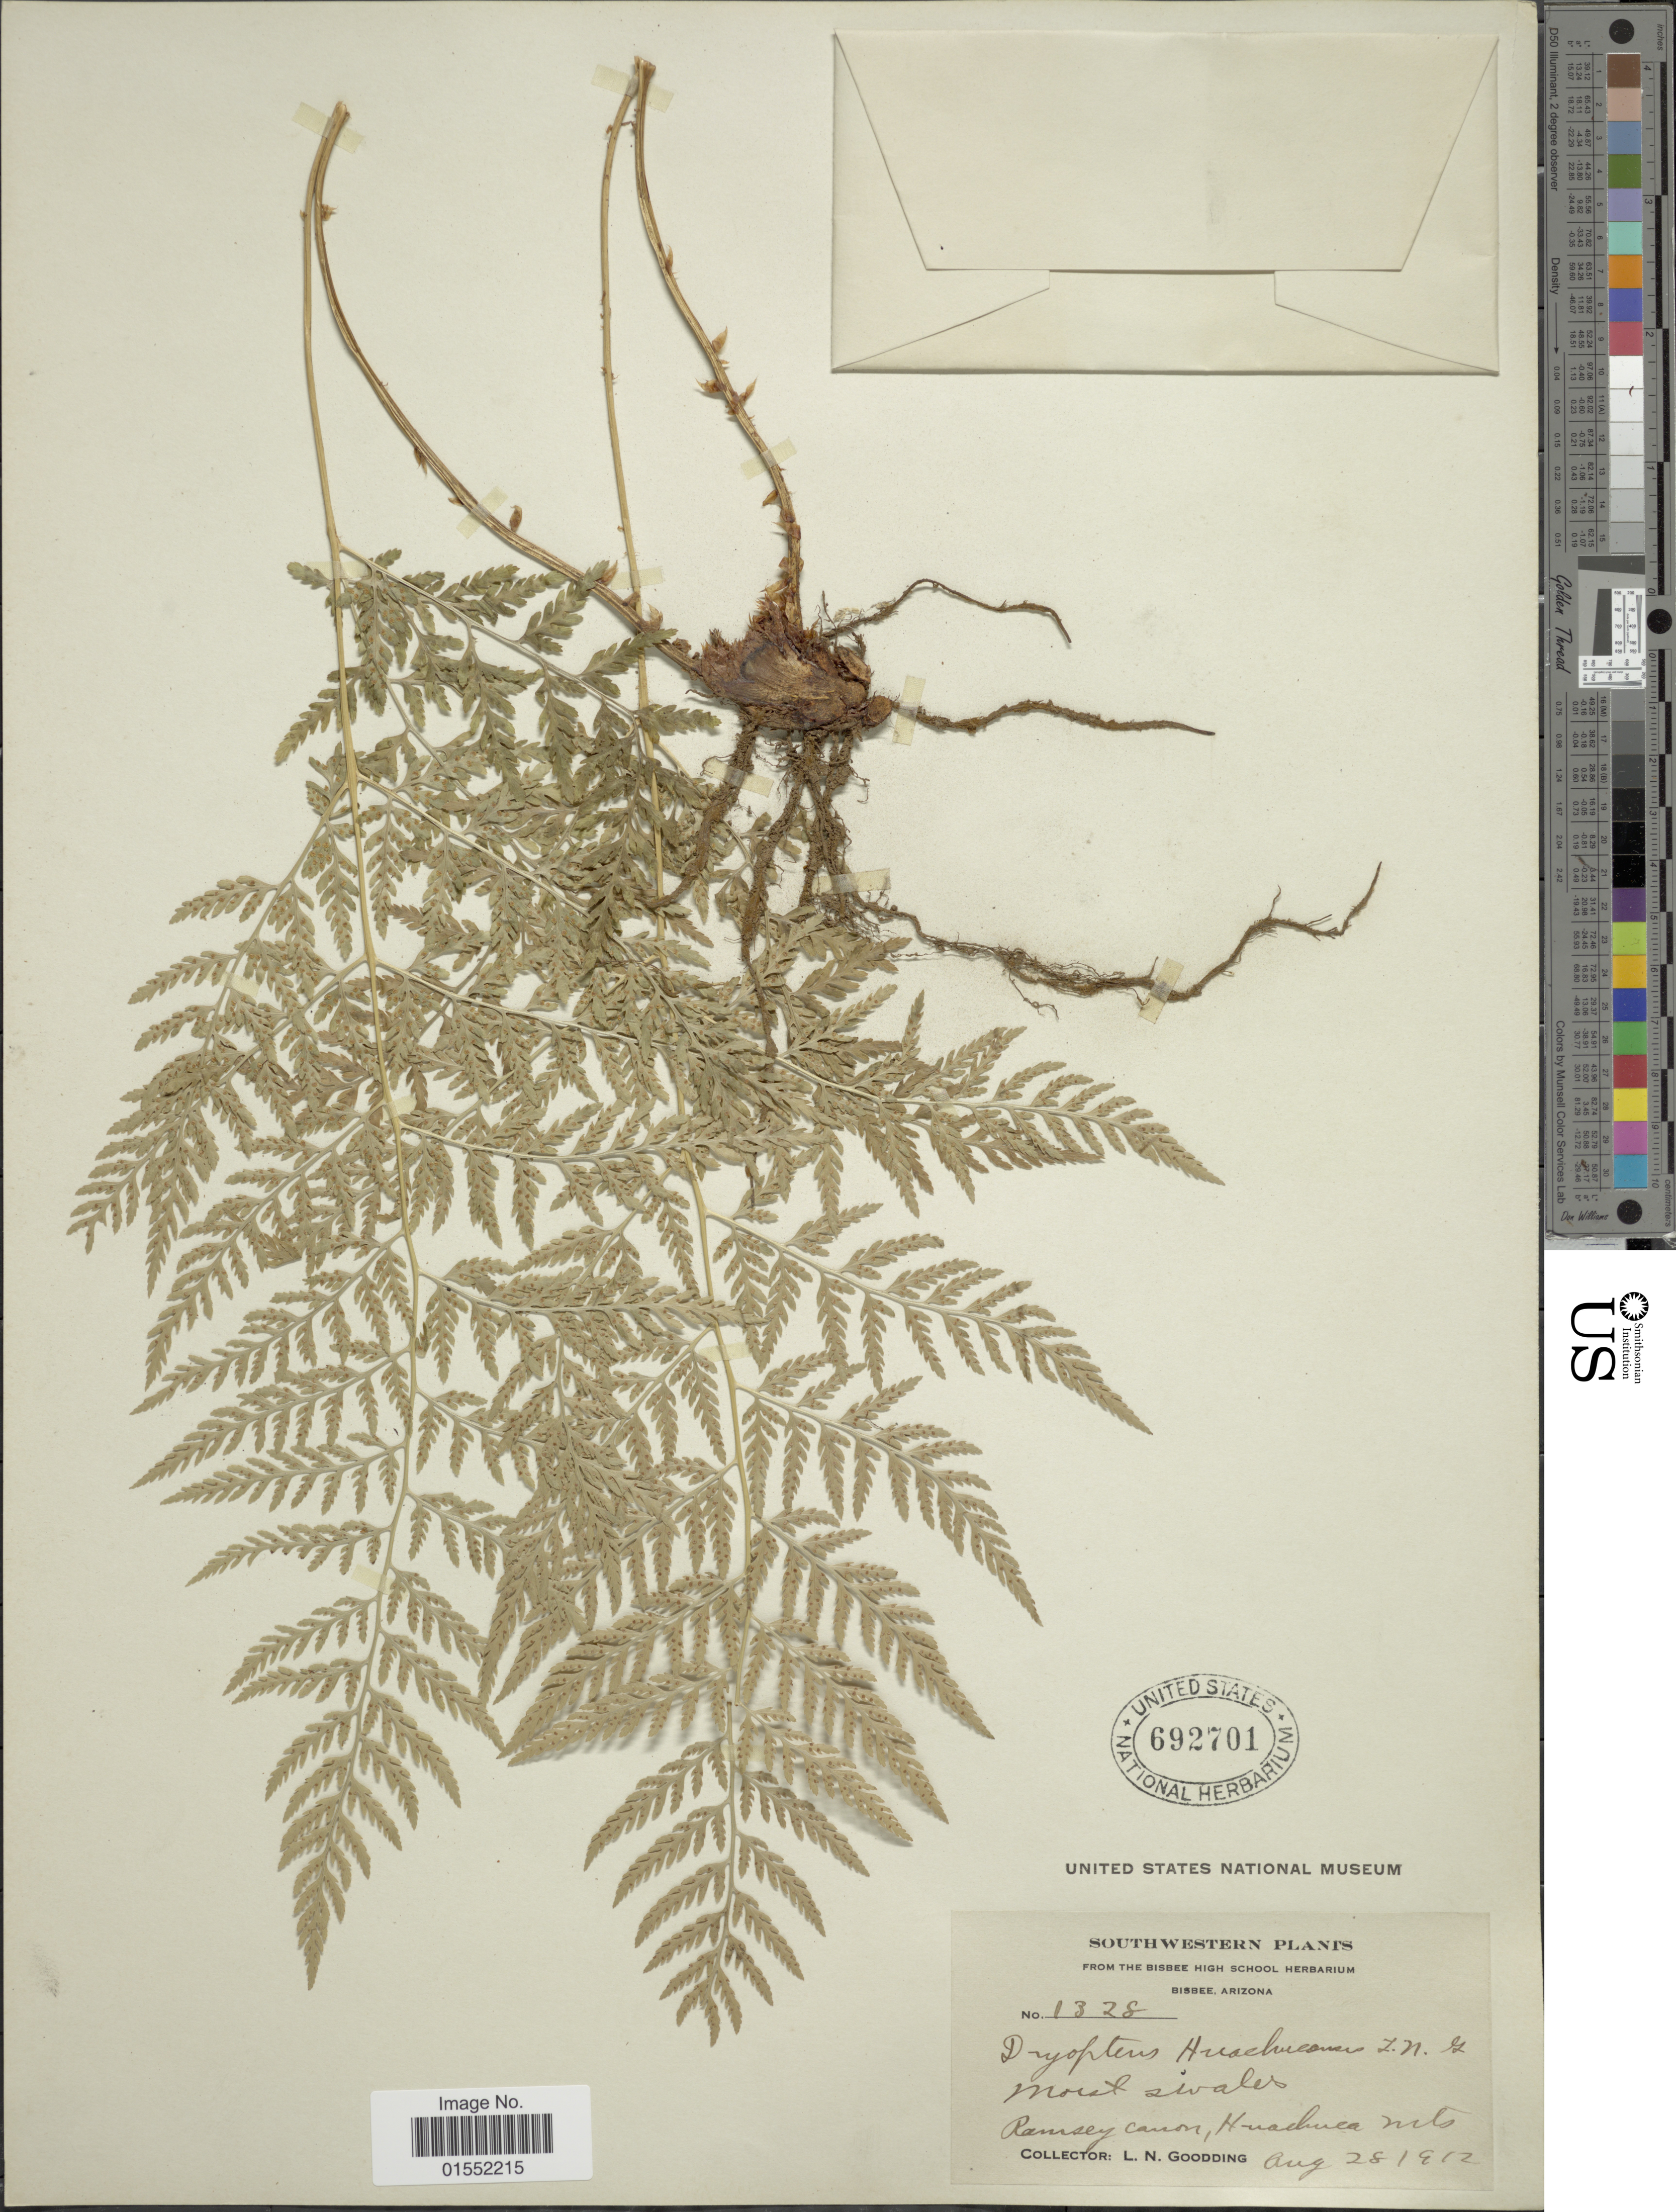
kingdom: Plantae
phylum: Tracheophyta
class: Polypodiopsida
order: Polypodiales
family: Dryopteridaceae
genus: Dryopteris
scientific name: Dryopteris sp.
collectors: L. N. Goodding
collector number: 1328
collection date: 1912-08-28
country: United States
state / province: Arizona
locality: Southwestern Plants, Bisbee, Ramsy canon, Huachuca Mts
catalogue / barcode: US 692701